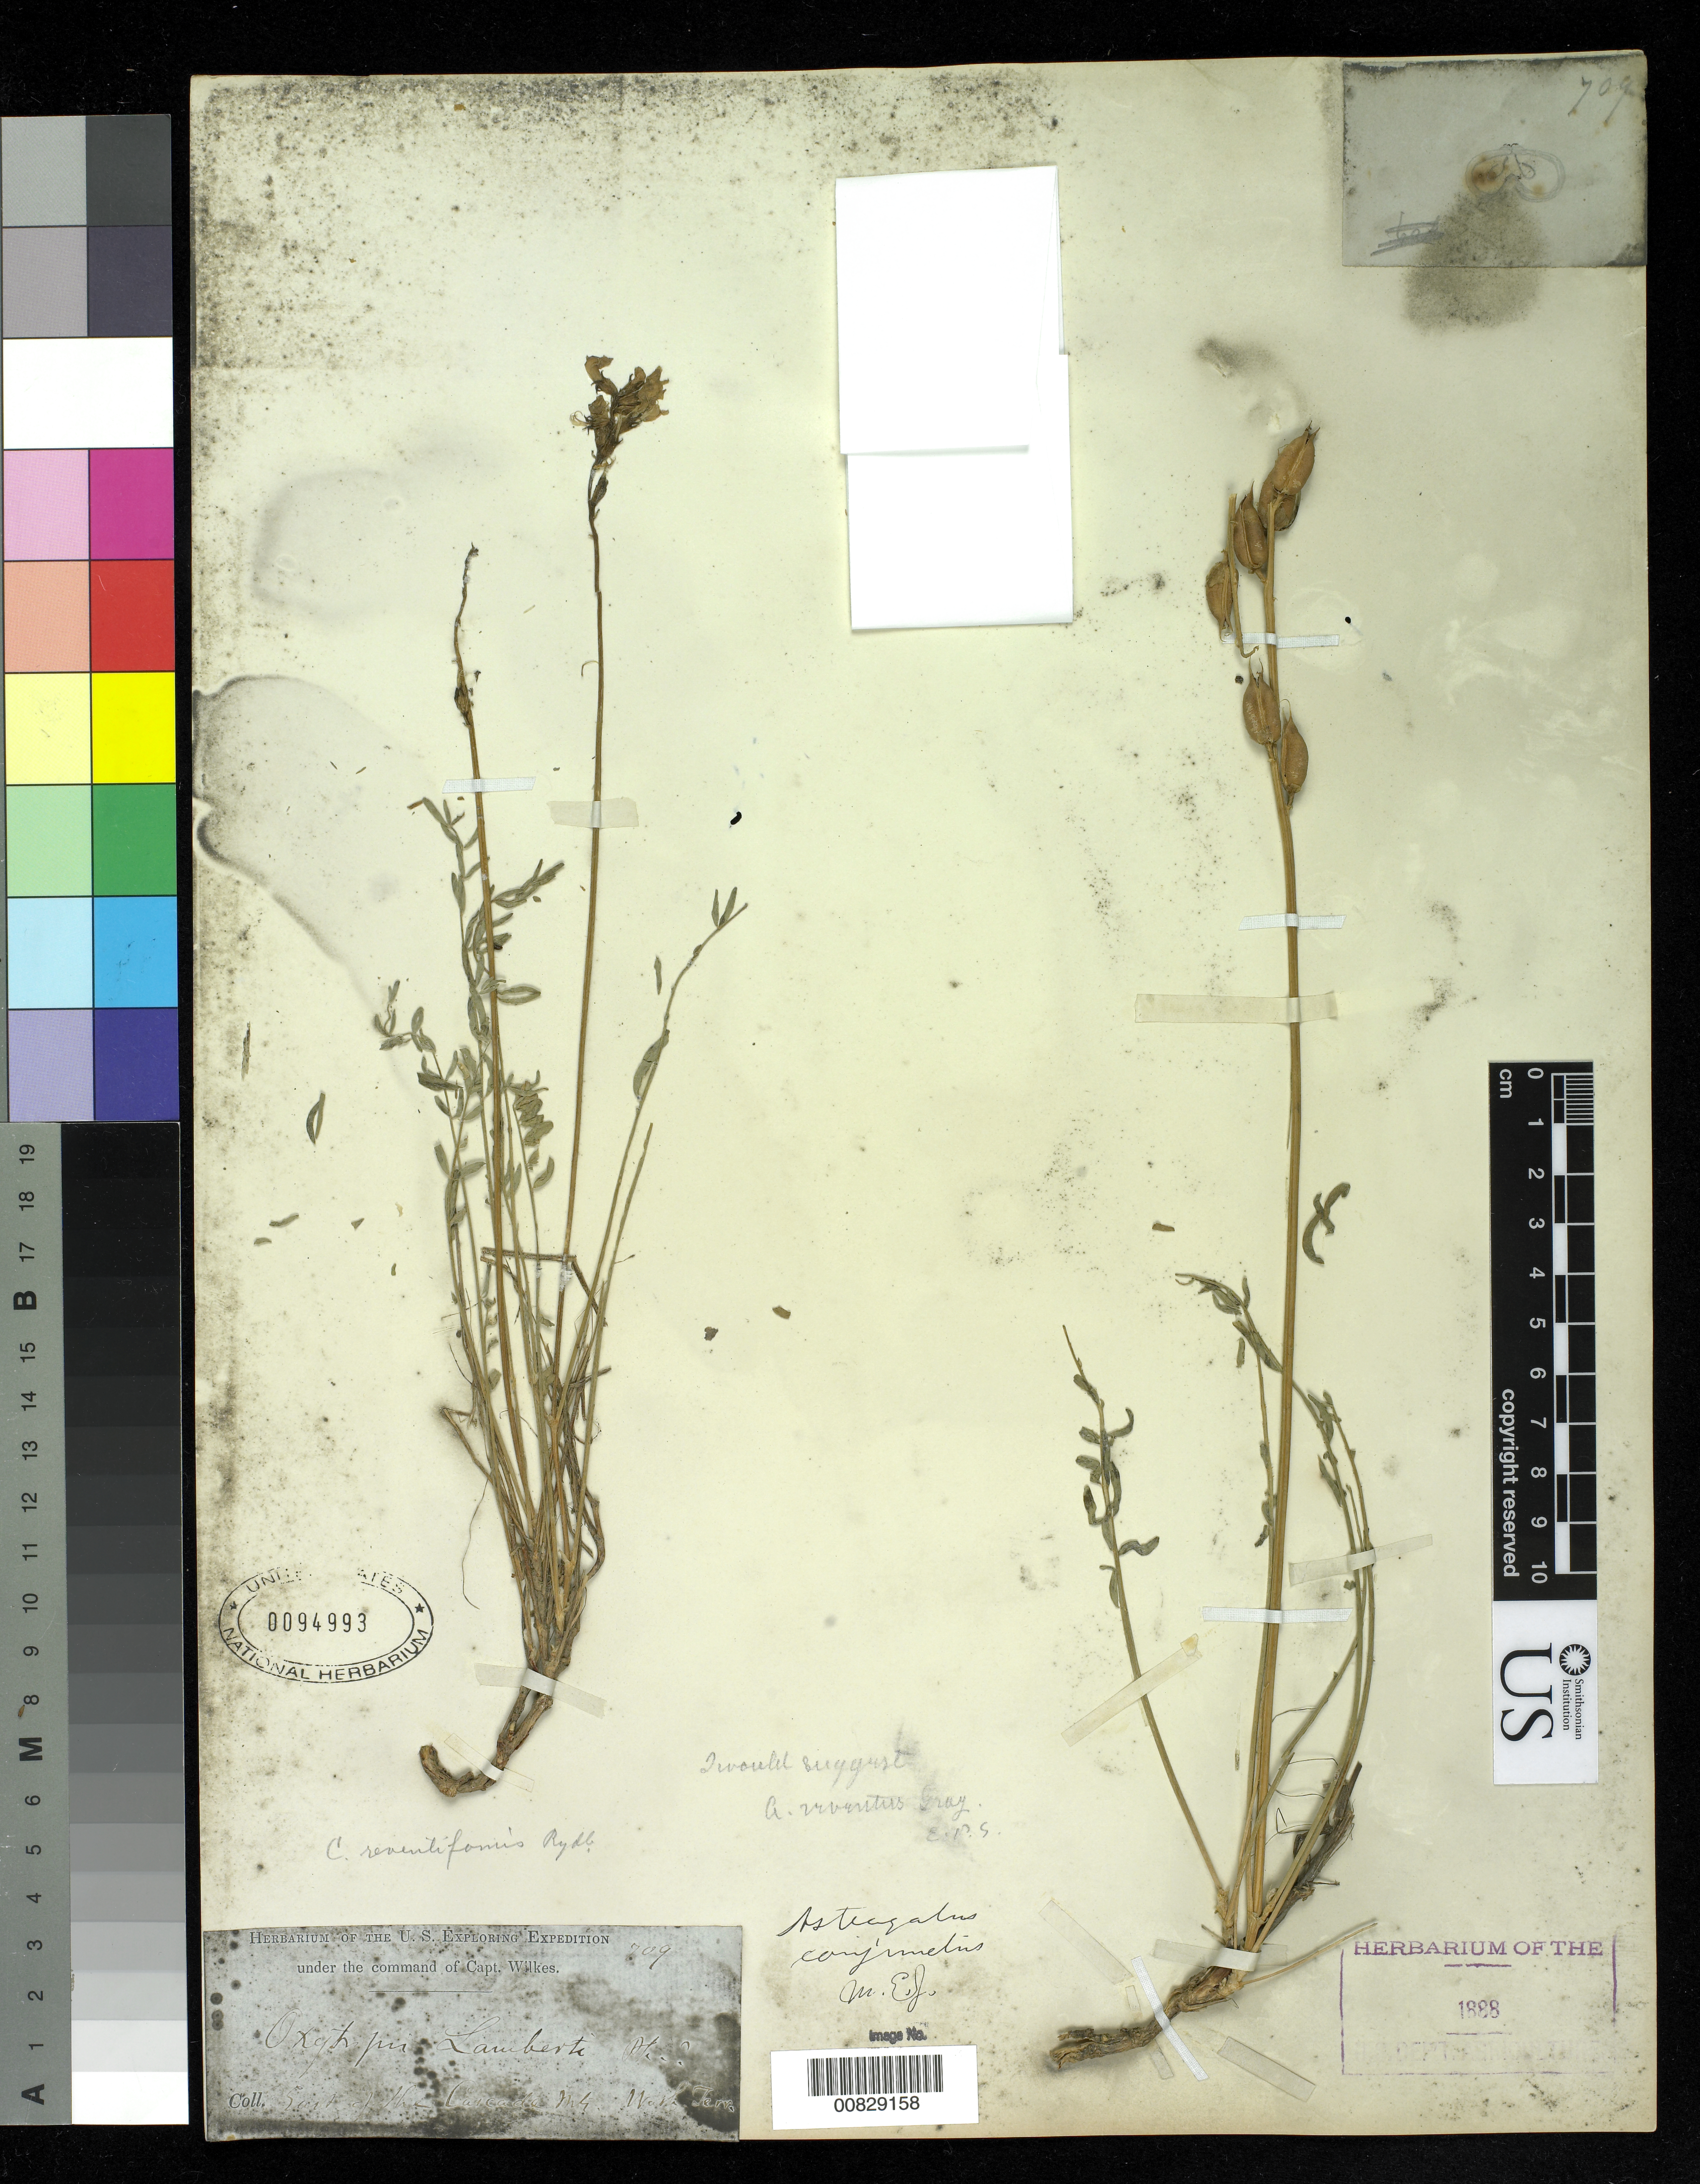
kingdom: Plantae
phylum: Tracheophyta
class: Magnoliopsida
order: Fabales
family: Fabaceae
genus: Astragalus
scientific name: Astragalus reventiformis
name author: (Rydb.) Barneby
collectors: Wilkes Explor. Exped.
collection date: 1838/1842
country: United States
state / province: Washington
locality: East of the Cascade Mountains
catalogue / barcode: US 94993